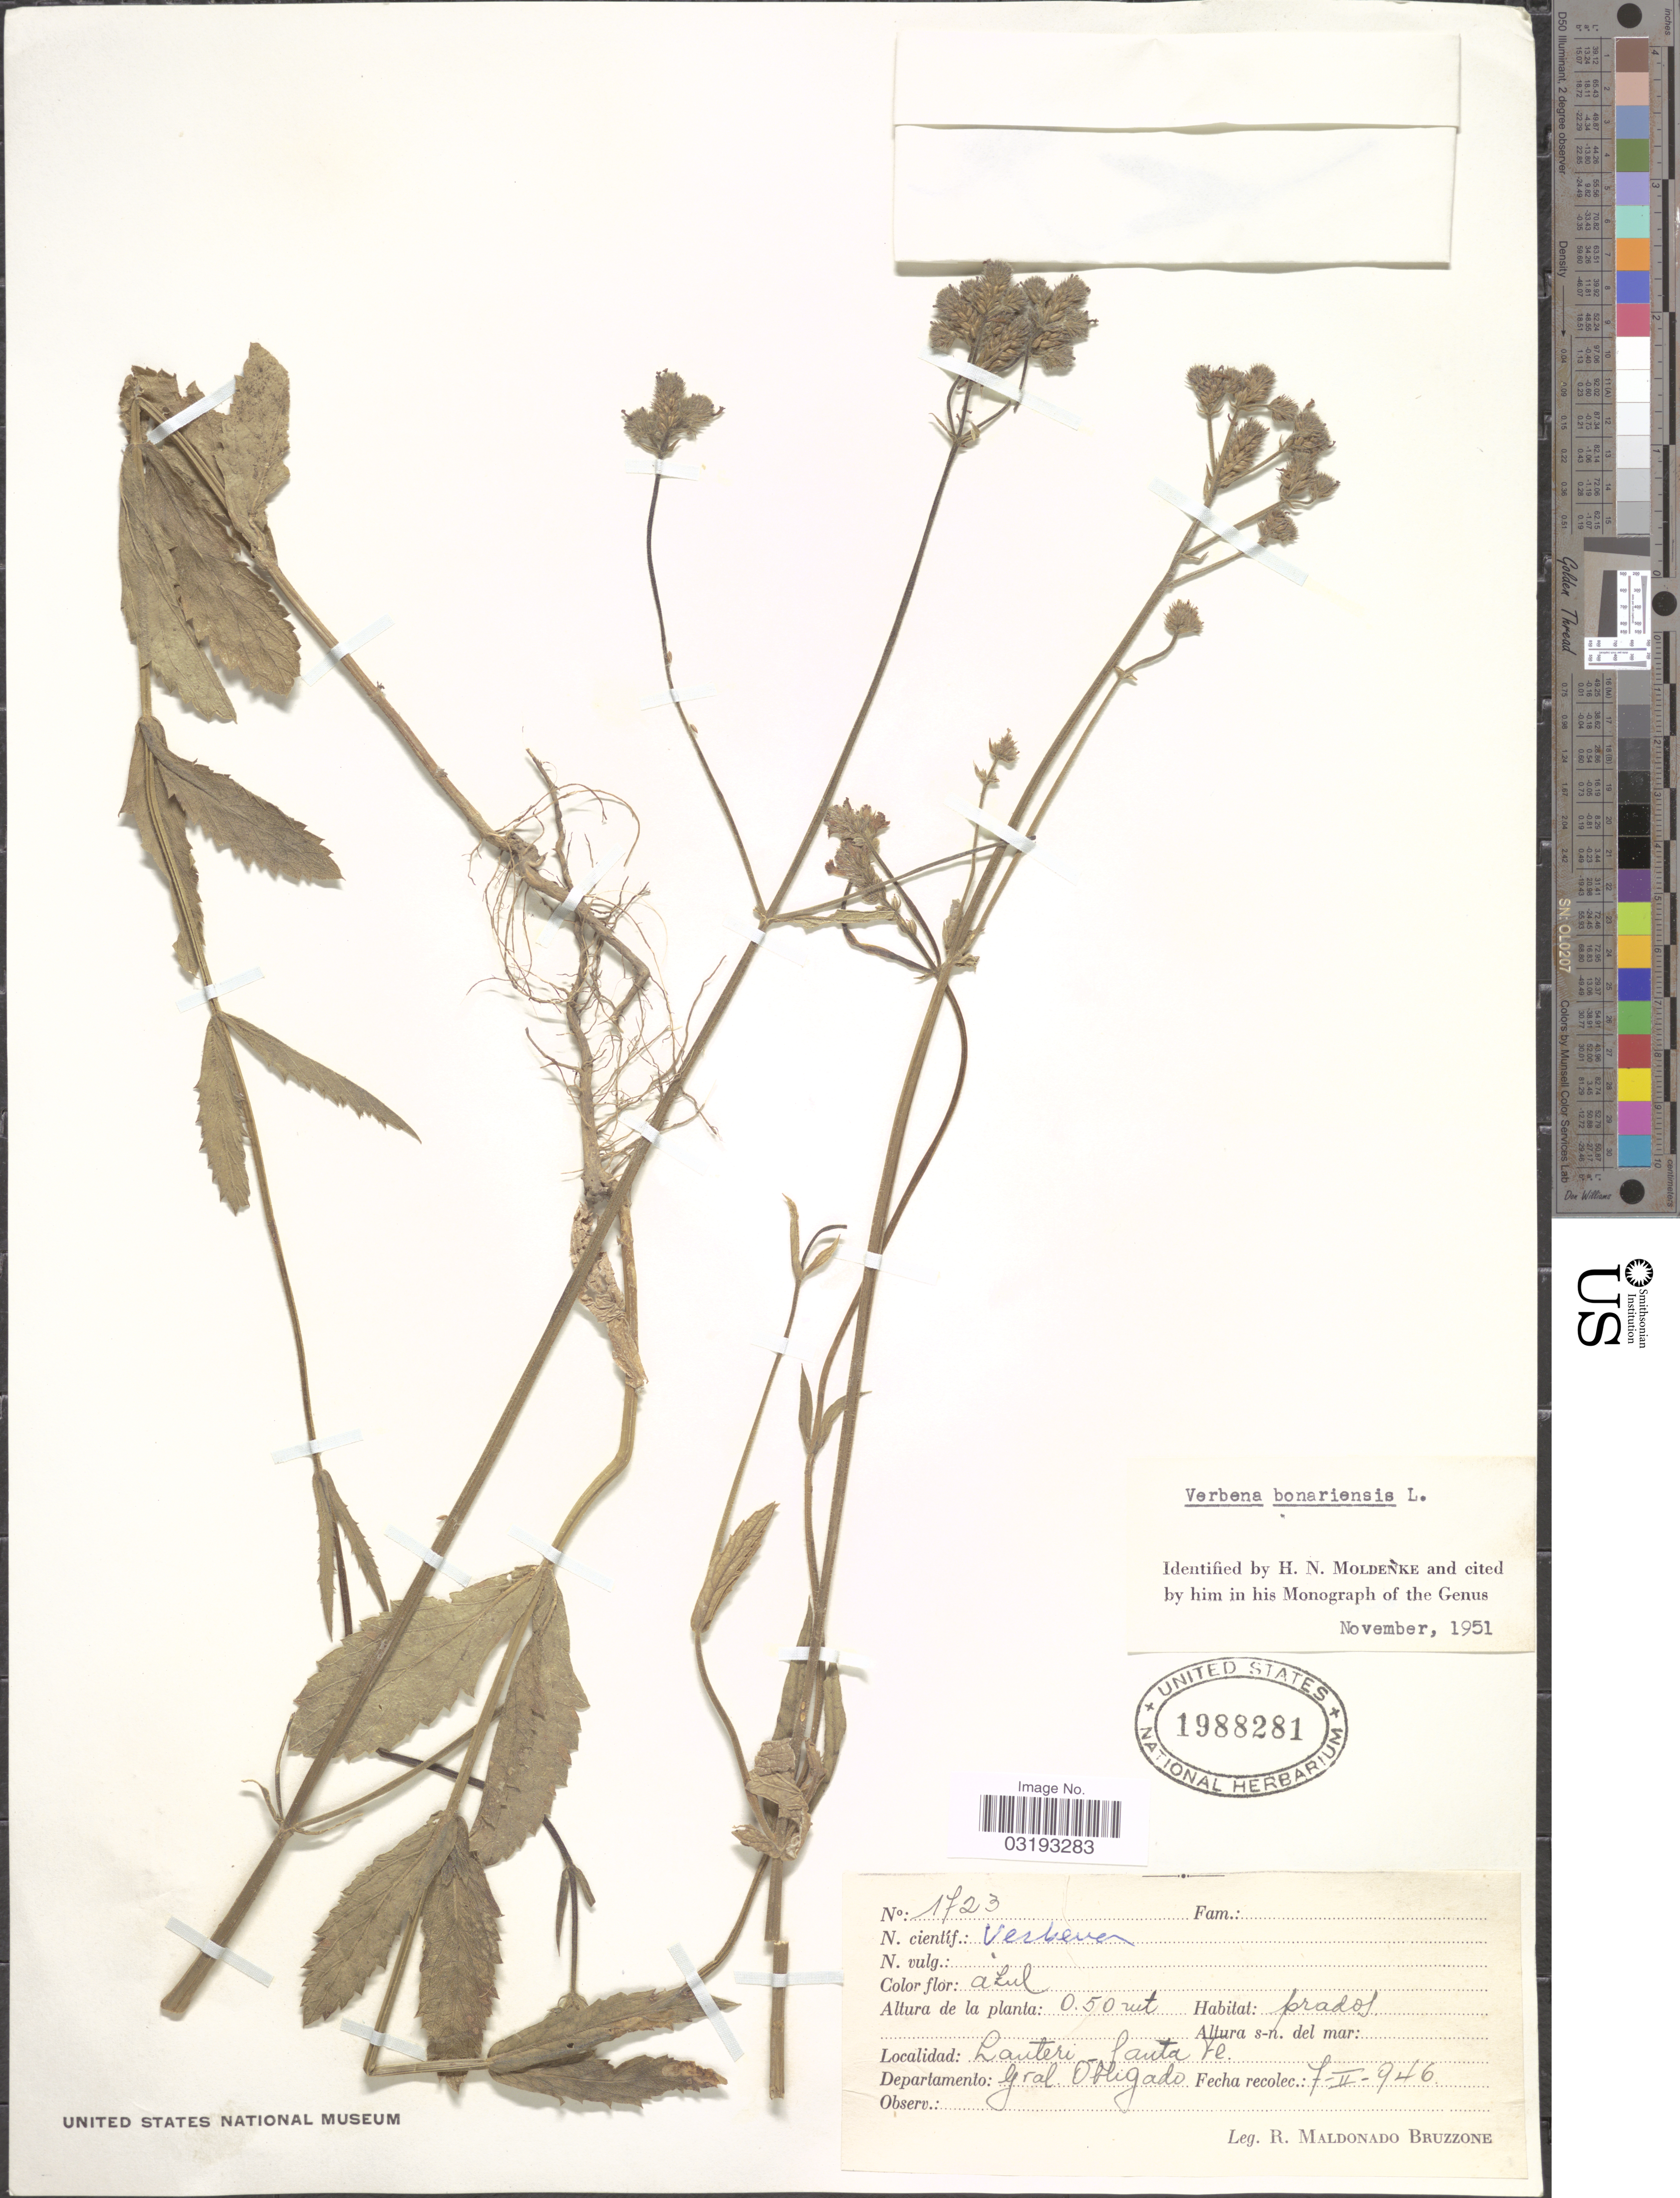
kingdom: Plantae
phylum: Tracheophyta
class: Magnoliopsida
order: Lamiales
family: Verbenaceae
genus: Verbena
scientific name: Verbena bonariensis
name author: L.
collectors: R. Bruzzone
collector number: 1723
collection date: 1946-02-07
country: Argentina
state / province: Santa Fe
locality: Lanteri.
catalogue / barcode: US 1988281